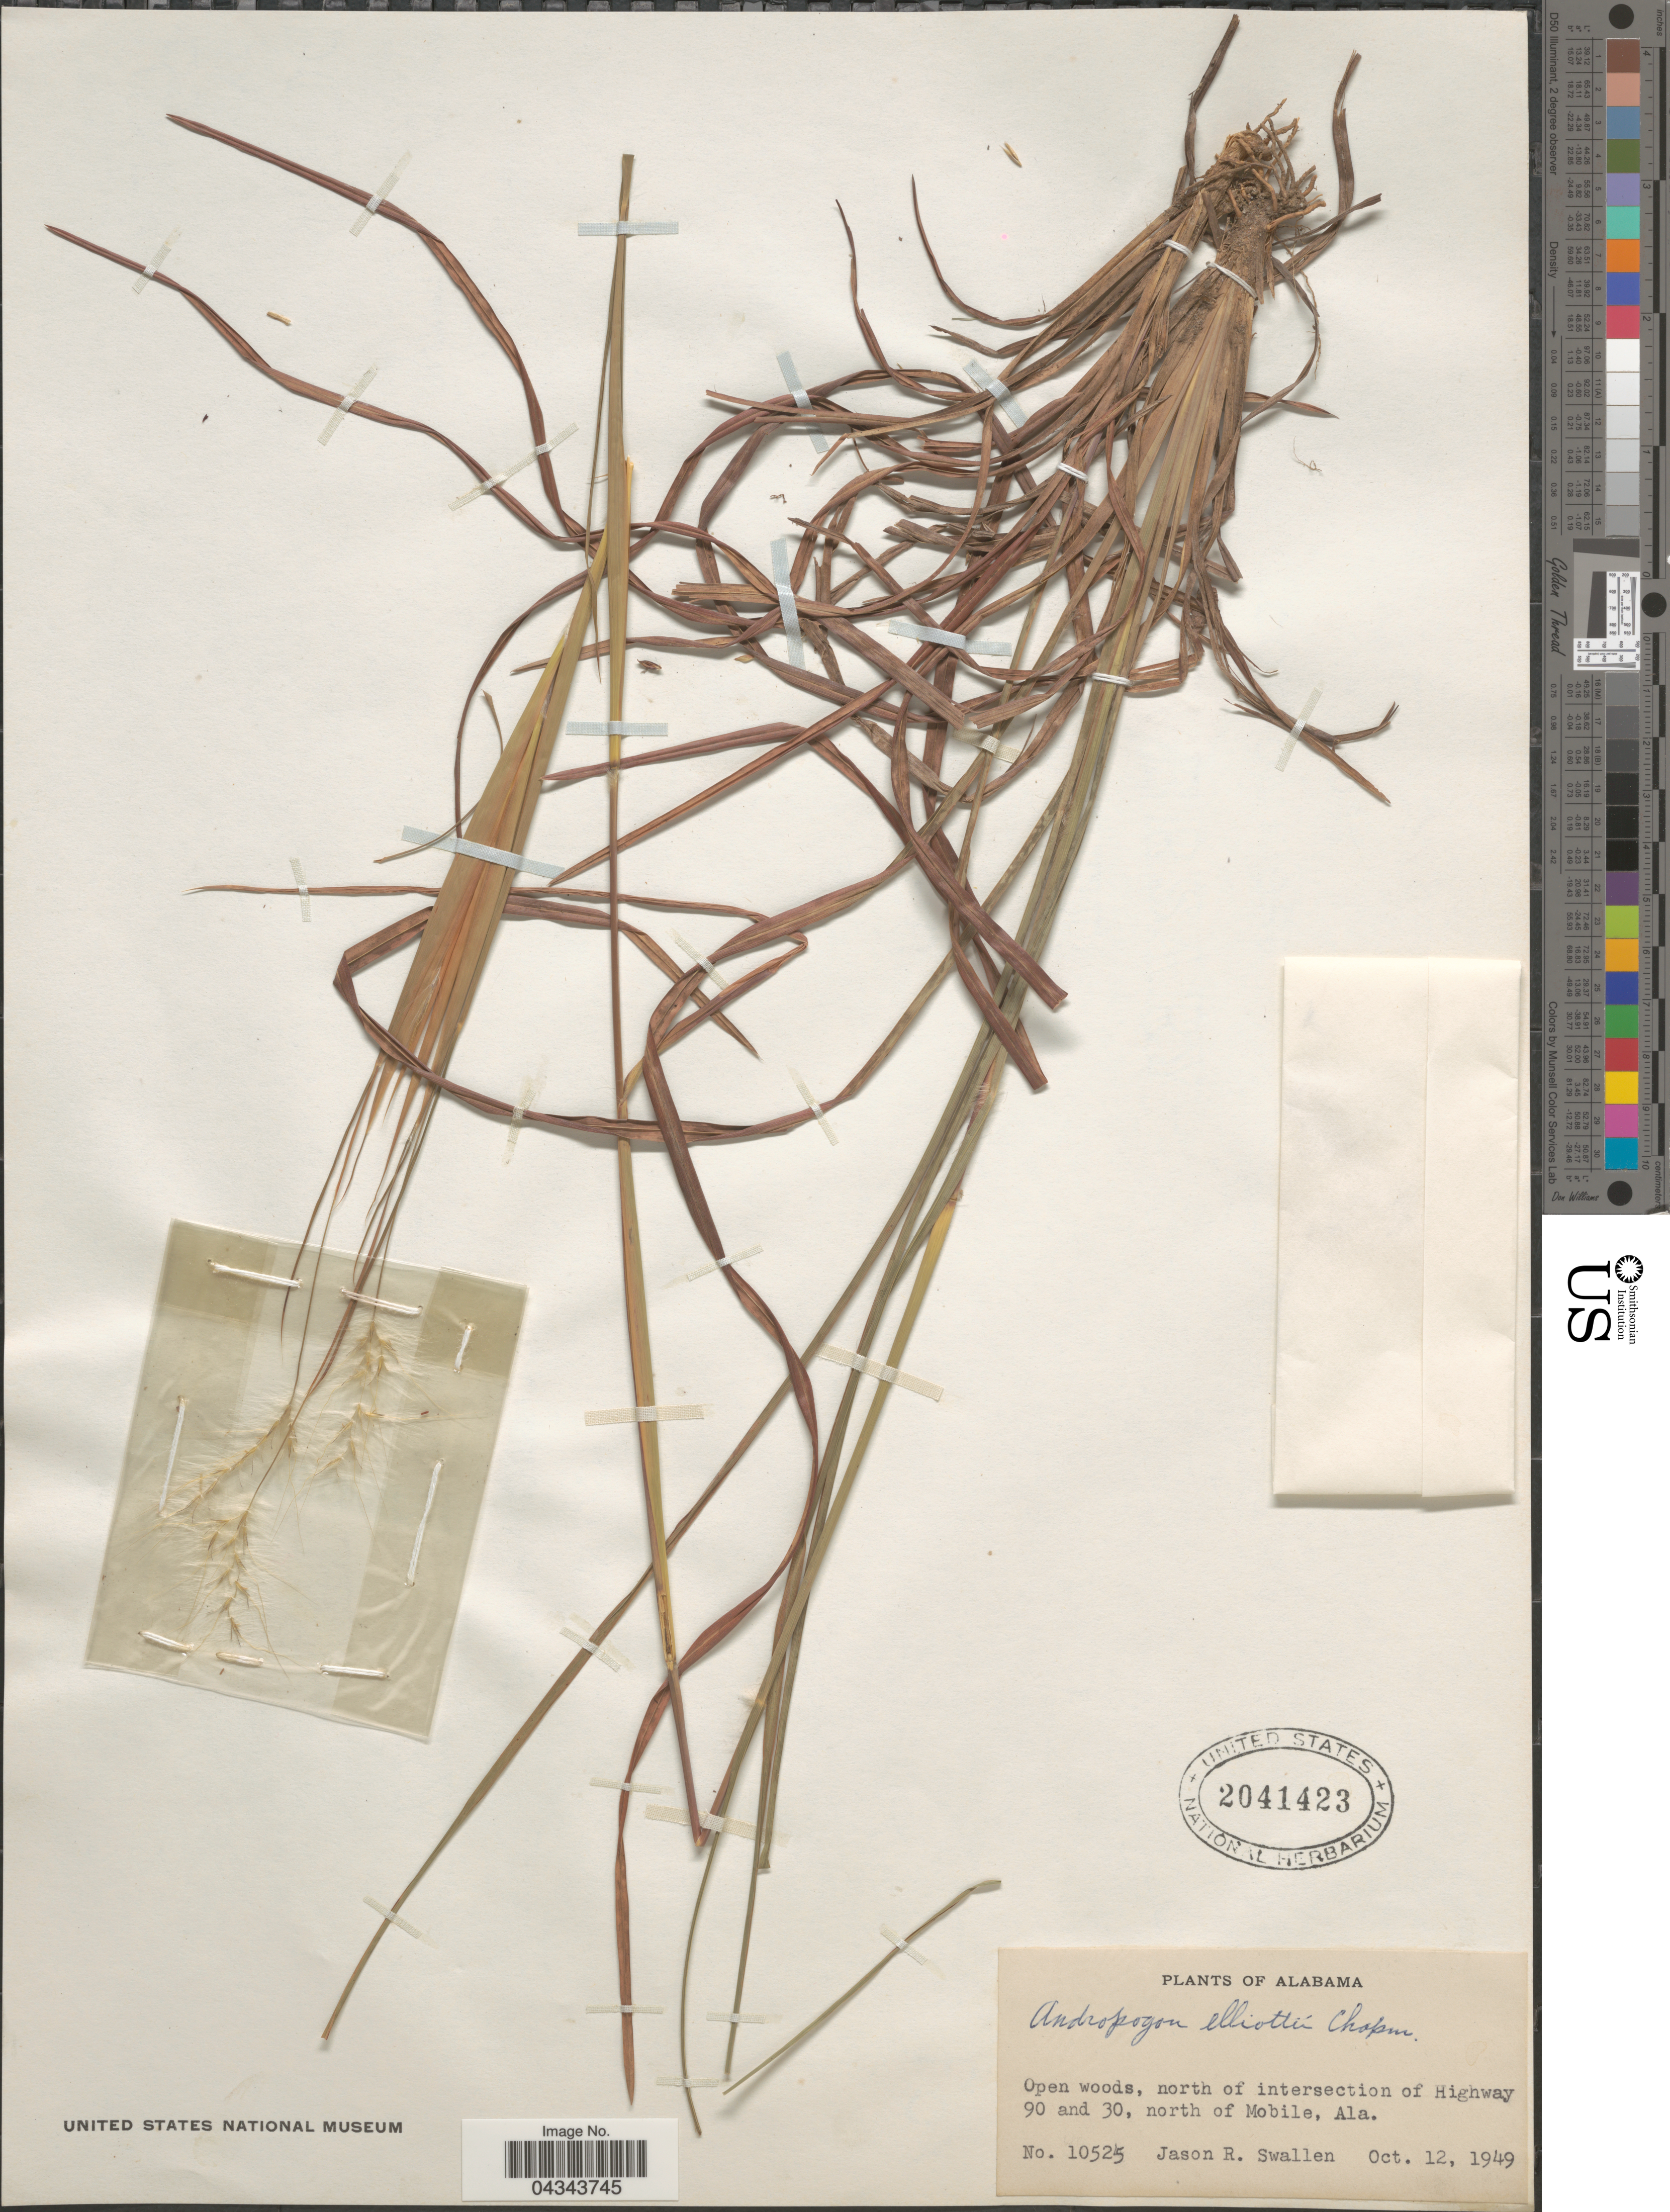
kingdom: Plantae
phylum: Tracheophyta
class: Liliopsida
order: Poales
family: Poaceae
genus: Andropogon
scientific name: Andropogon ternarius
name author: Michx.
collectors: J. R. Swallen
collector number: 10525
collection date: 1949-10-12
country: United States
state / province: Alabama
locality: North of intersection of Highway 90 and 30, north of Mobile.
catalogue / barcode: US 2041423